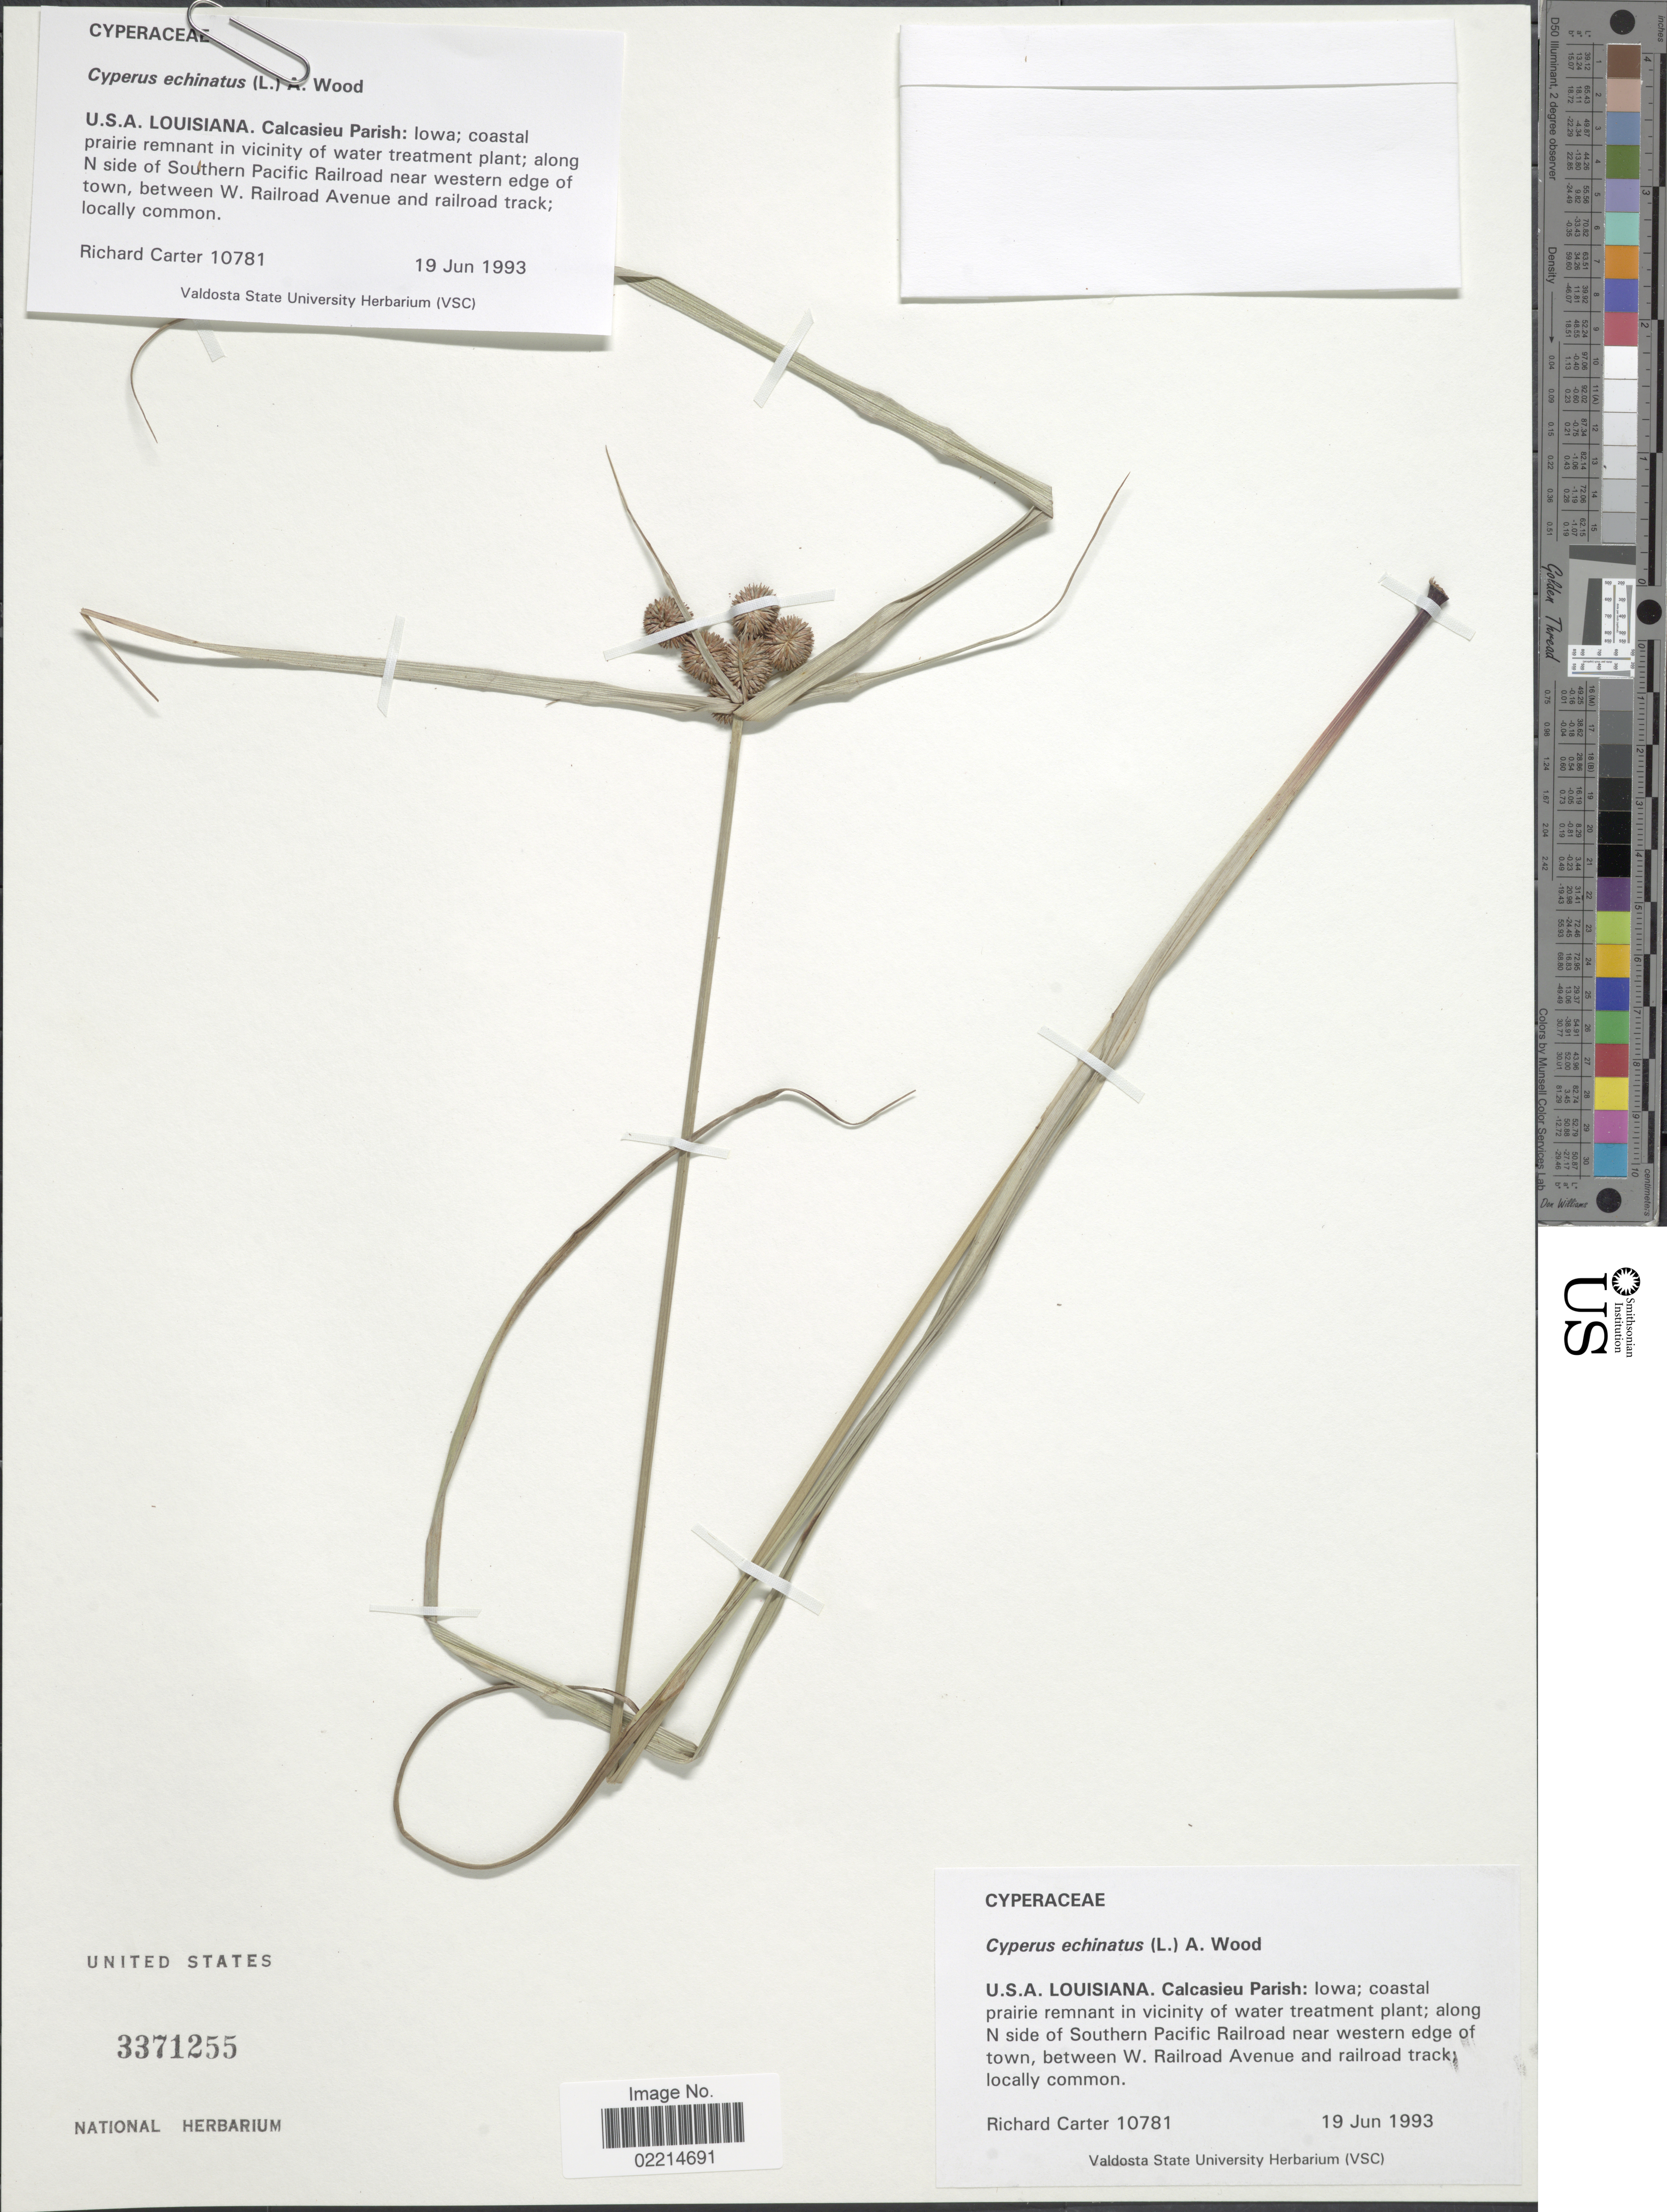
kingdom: Plantae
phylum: Tracheophyta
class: Liliopsida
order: Poales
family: Cyperaceae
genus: Cyperus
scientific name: Cyperus echinatus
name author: (L.) Alph. Wood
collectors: R. Carter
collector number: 10781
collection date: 1993-06-19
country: United States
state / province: Louisiana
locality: Calcasieu Parish: Iowa; coastal prairie remnant in vicinity of water treatment plant; along N side of Southern Pacific Railroad near western edge of town, between W. Railroad Avenue and railroad track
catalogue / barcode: US 3371255